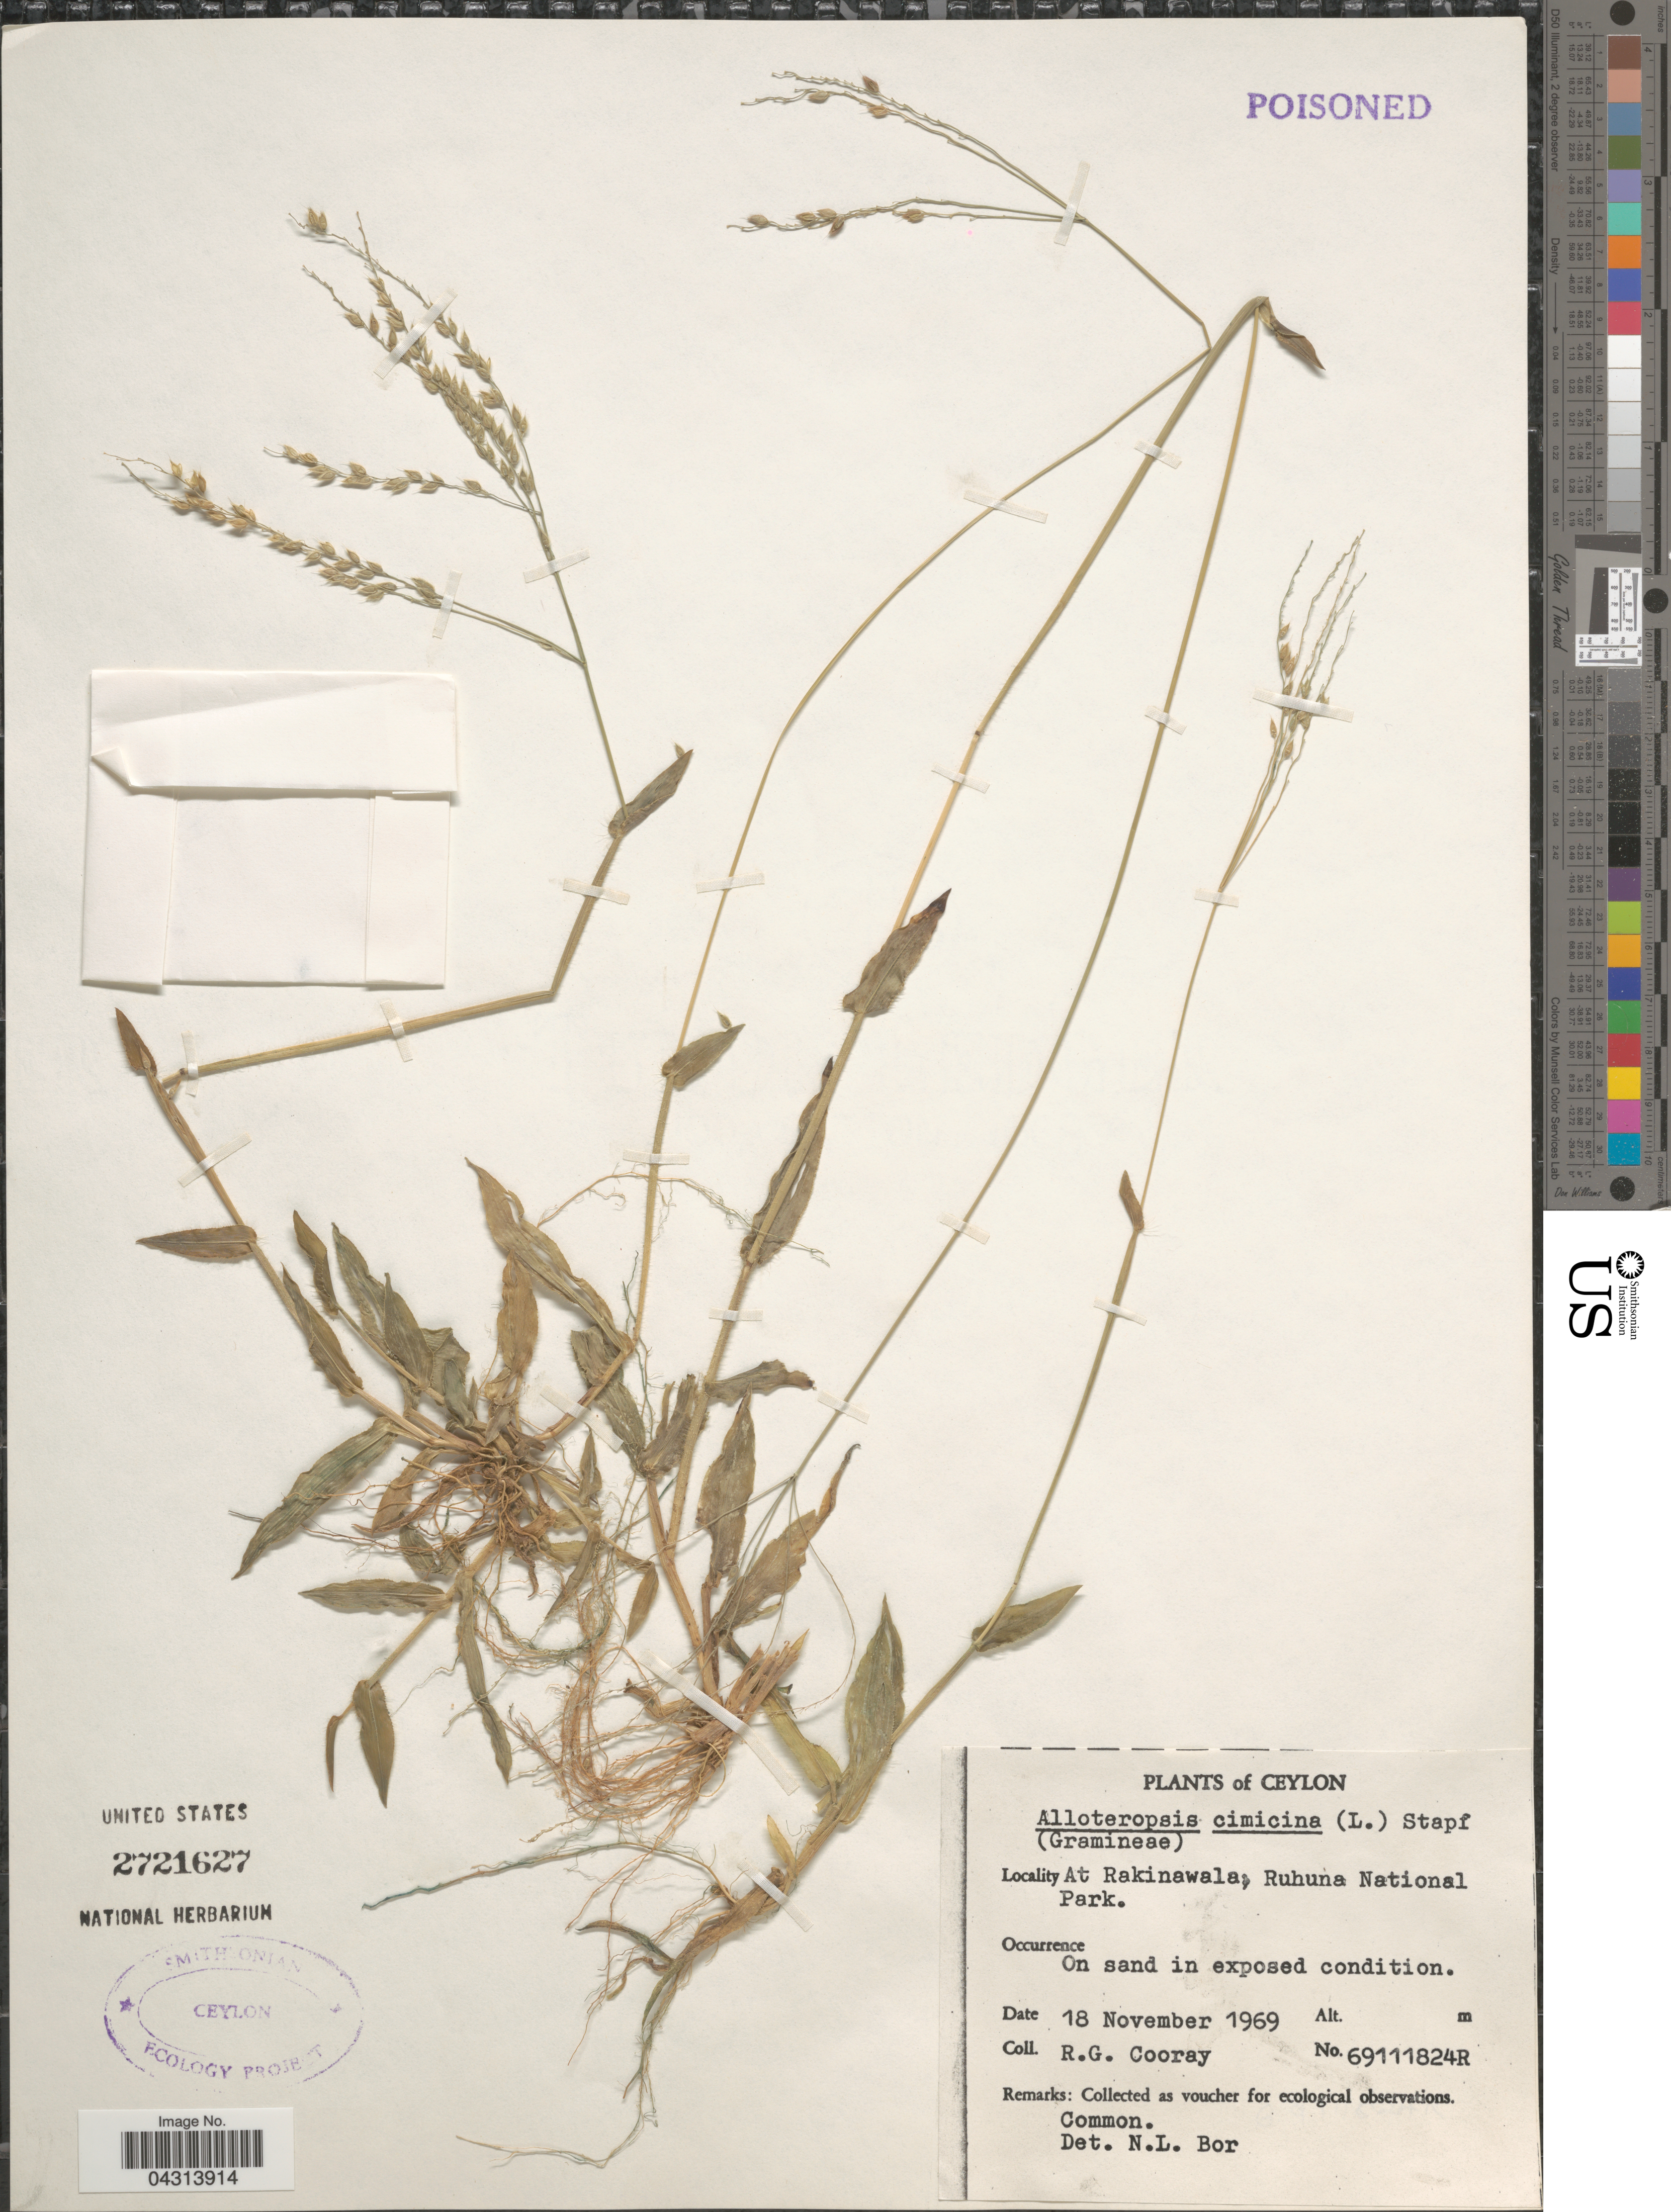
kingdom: Plantae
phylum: Tracheophyta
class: Liliopsida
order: Poales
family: Poaceae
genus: Alloteropsis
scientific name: Alloteropsis cimicina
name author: (L.) Stapf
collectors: R. Cooray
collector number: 69111824R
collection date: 1969-11-18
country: Sri Lanka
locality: Ceylon. At Rakinawala, Rahuna National Park. On sand in exposed condition.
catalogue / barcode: US 2721627